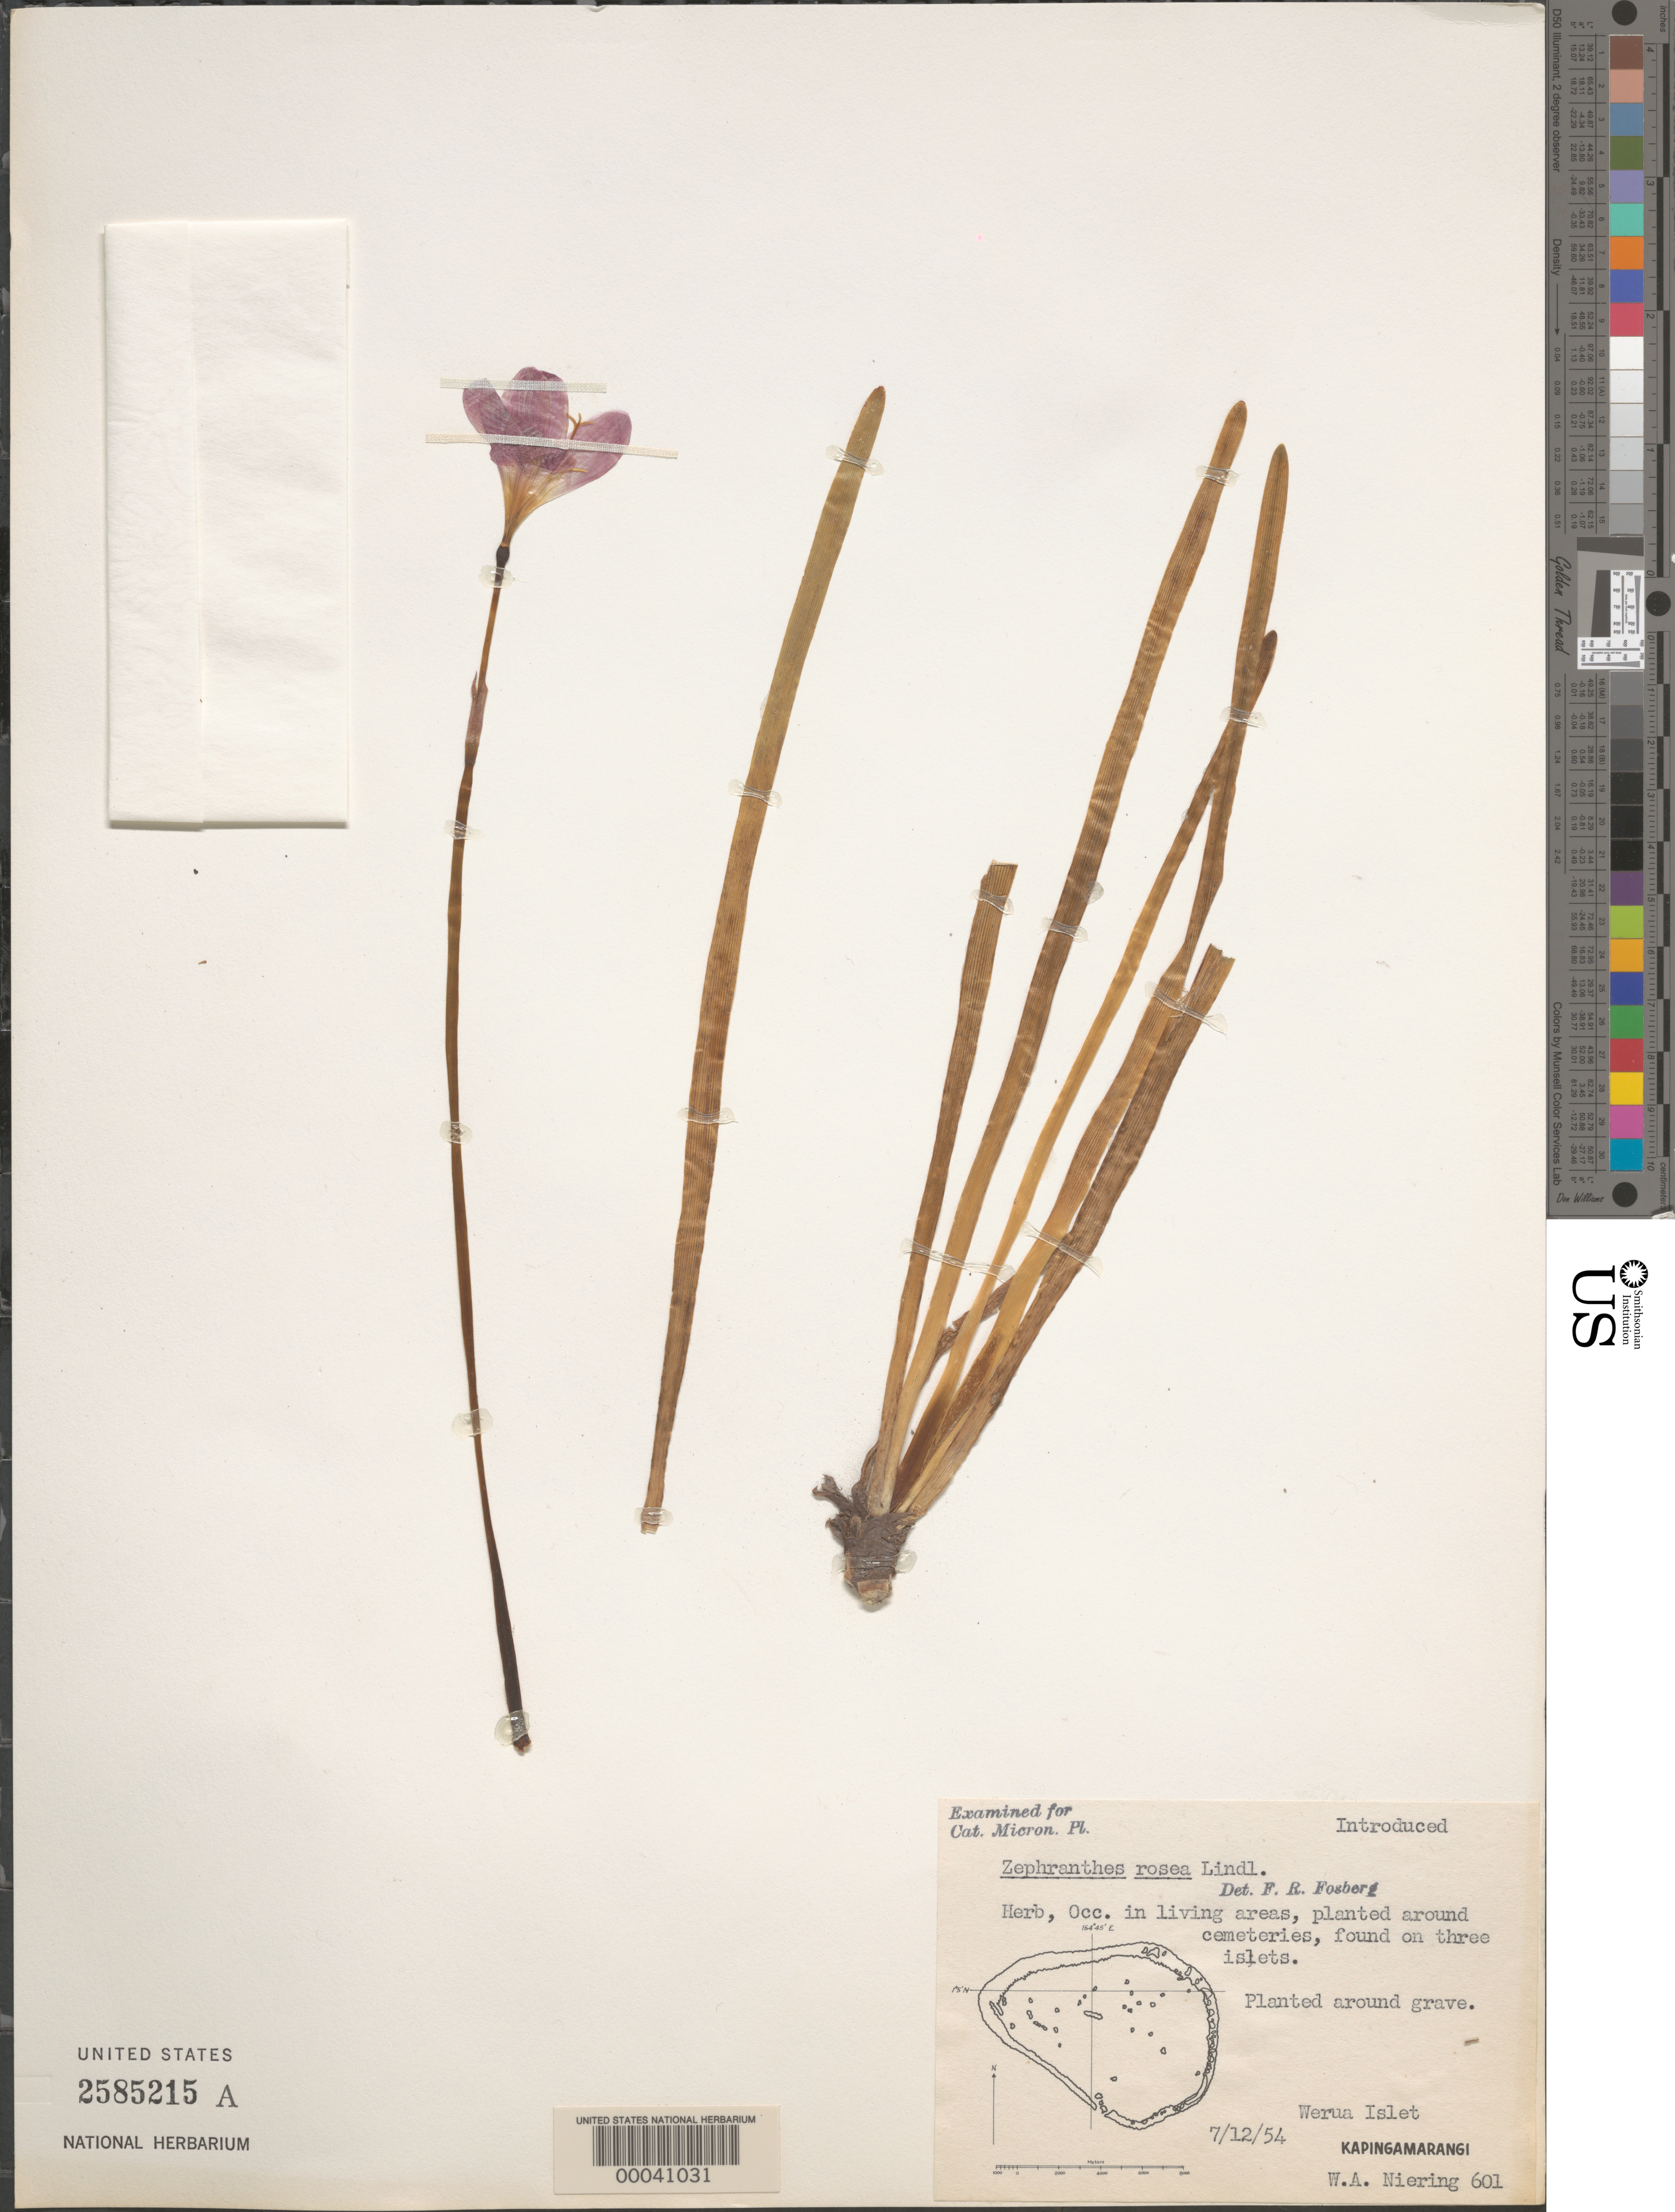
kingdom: Plantae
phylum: Tracheophyta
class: Liliopsida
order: Asparagales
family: Amaryllidaceae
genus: Zephyranthes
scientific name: Zephyranthes rosea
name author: Lindl.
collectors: W. Niering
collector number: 601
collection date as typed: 12 Jul 1954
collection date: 1954-07-12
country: Micronesia, Federated States of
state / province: Pohnpei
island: Kapingamarangi Atoll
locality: Werua Islet, Cemetery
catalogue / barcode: US 2585215A